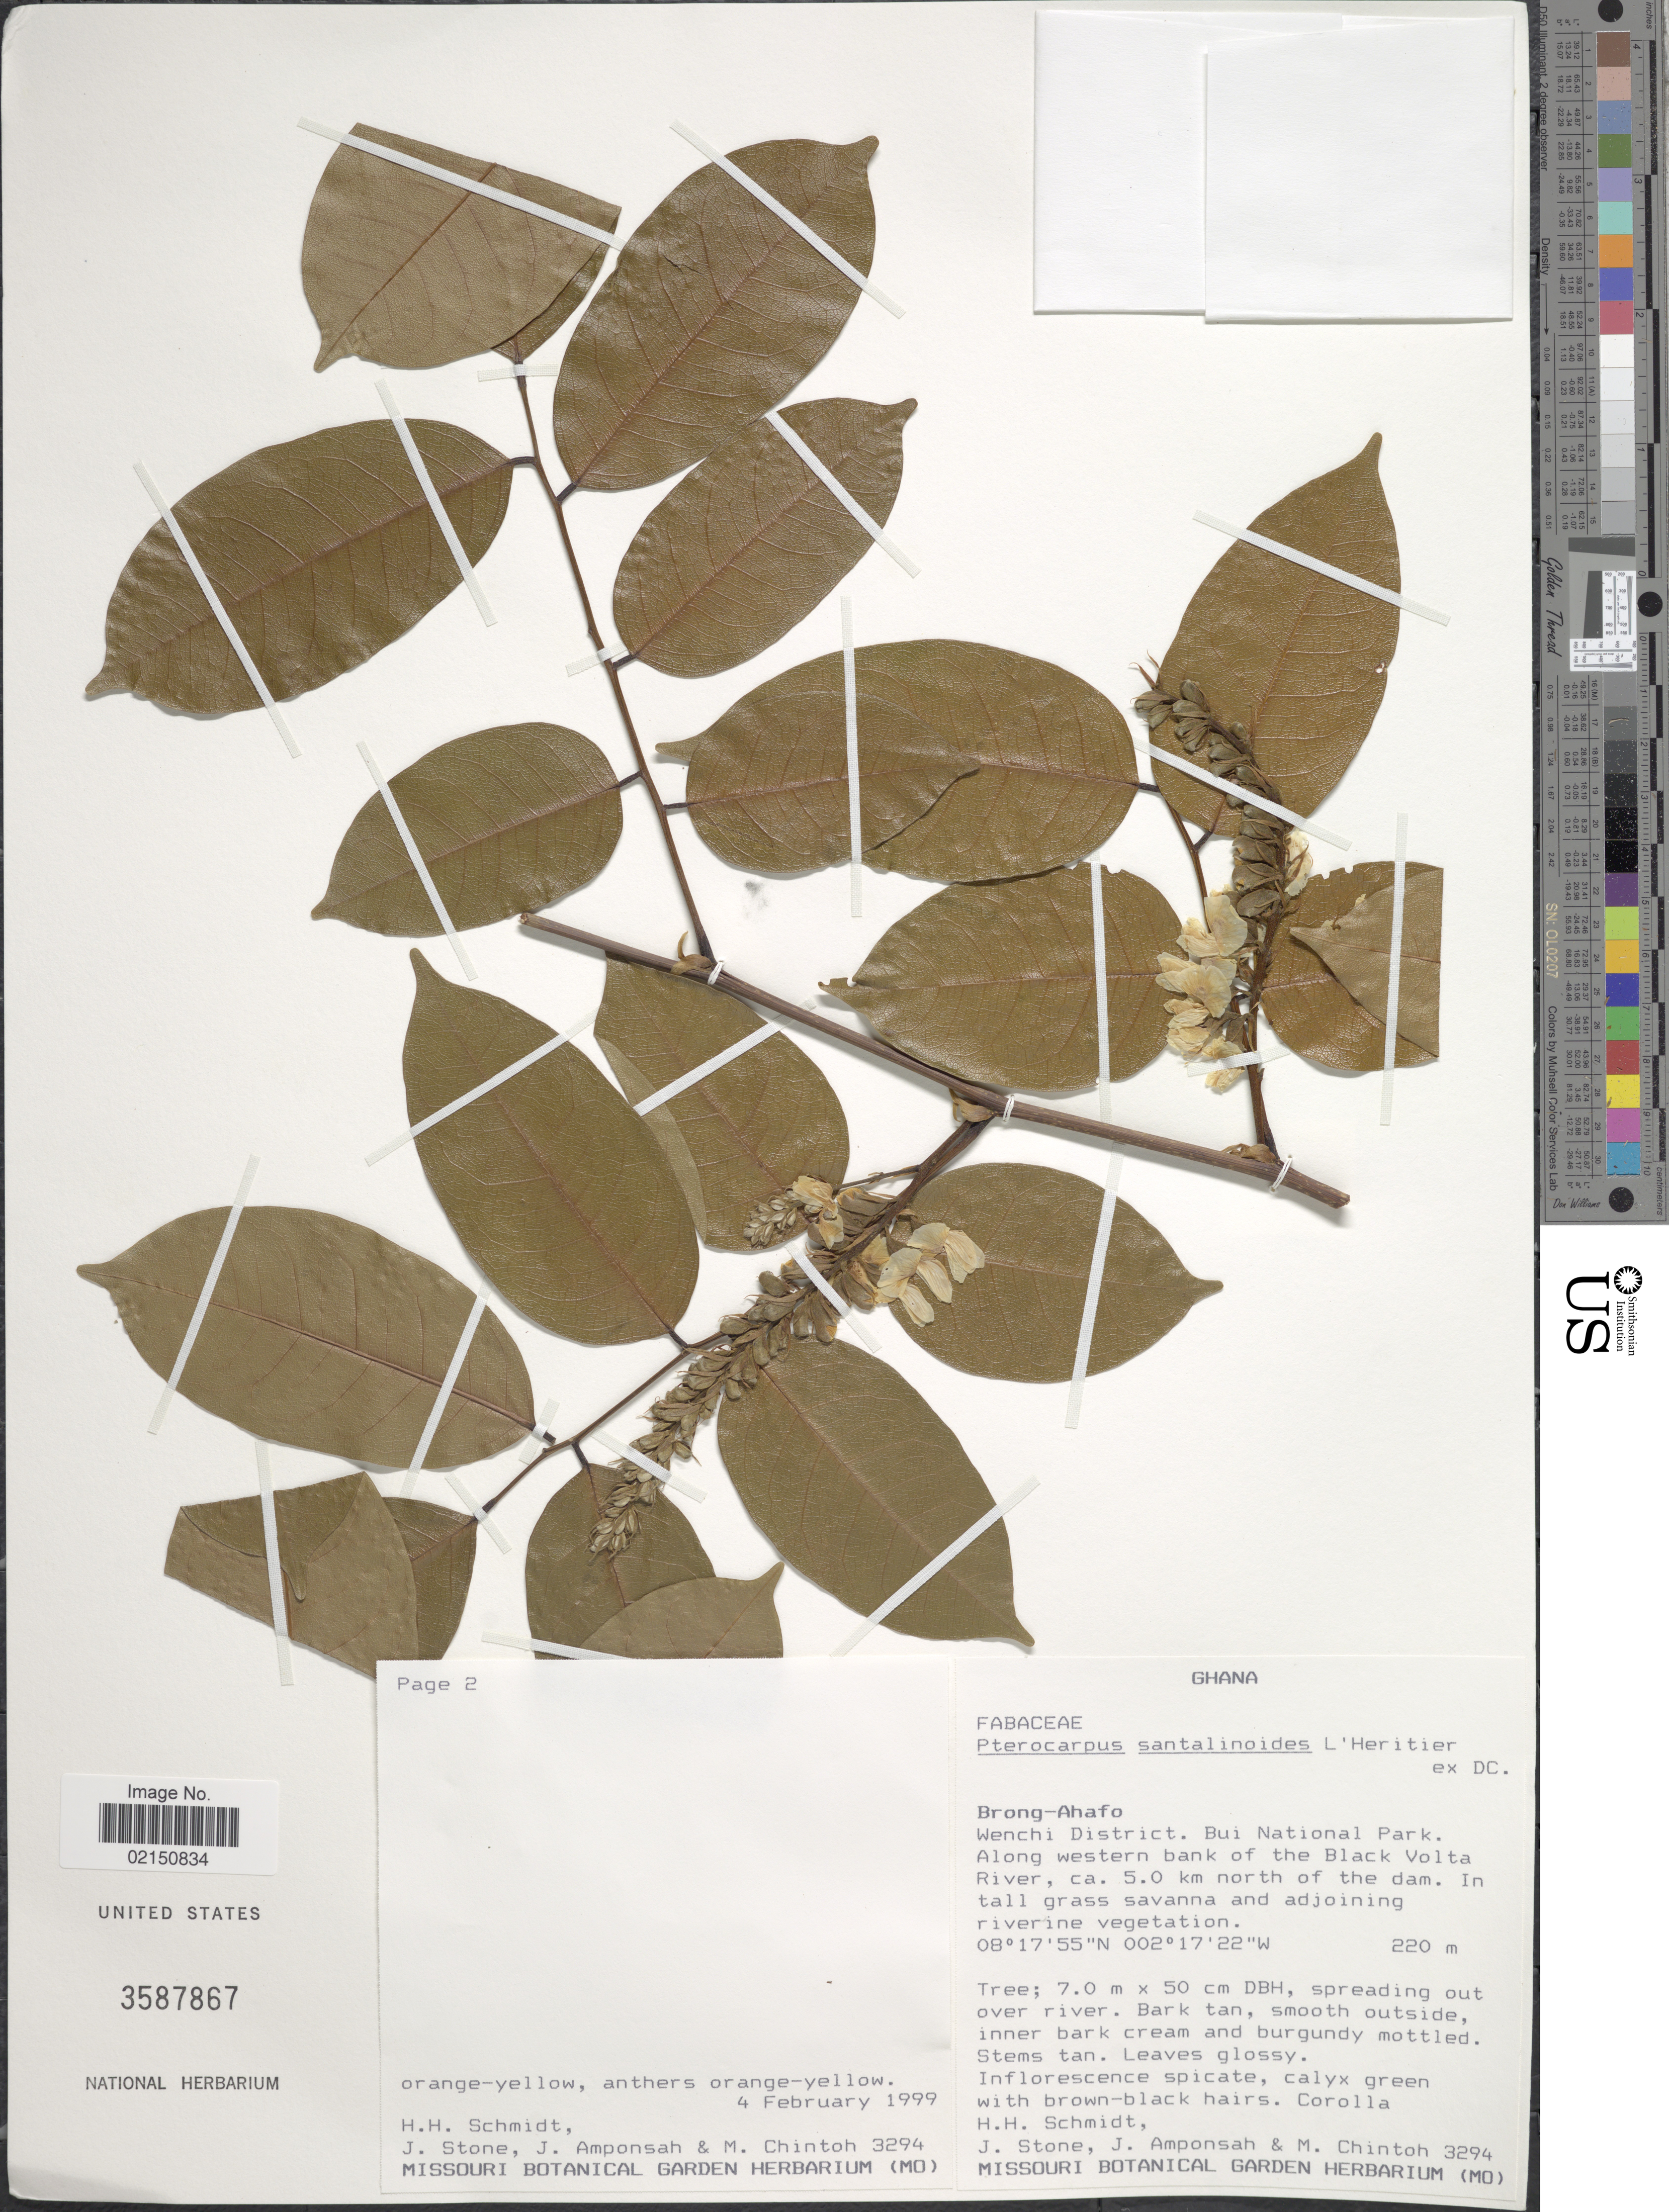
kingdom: Plantae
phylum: Tracheophyta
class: Magnoliopsida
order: Fabales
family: Fabaceae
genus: Pterocarpus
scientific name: Pterocarpus santalinoides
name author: L'Hér. ex DC.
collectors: H. H. Schmidt, J. Stone, J. Amponsah & M. Chintoh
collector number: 3294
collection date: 1999-02-04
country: Ghana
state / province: Brong-Ahafo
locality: Wenchi District. Bui National Park. Along western bank of the Black Volta River, ca. 5.0 km north of the dam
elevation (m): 220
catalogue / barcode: US 3587867